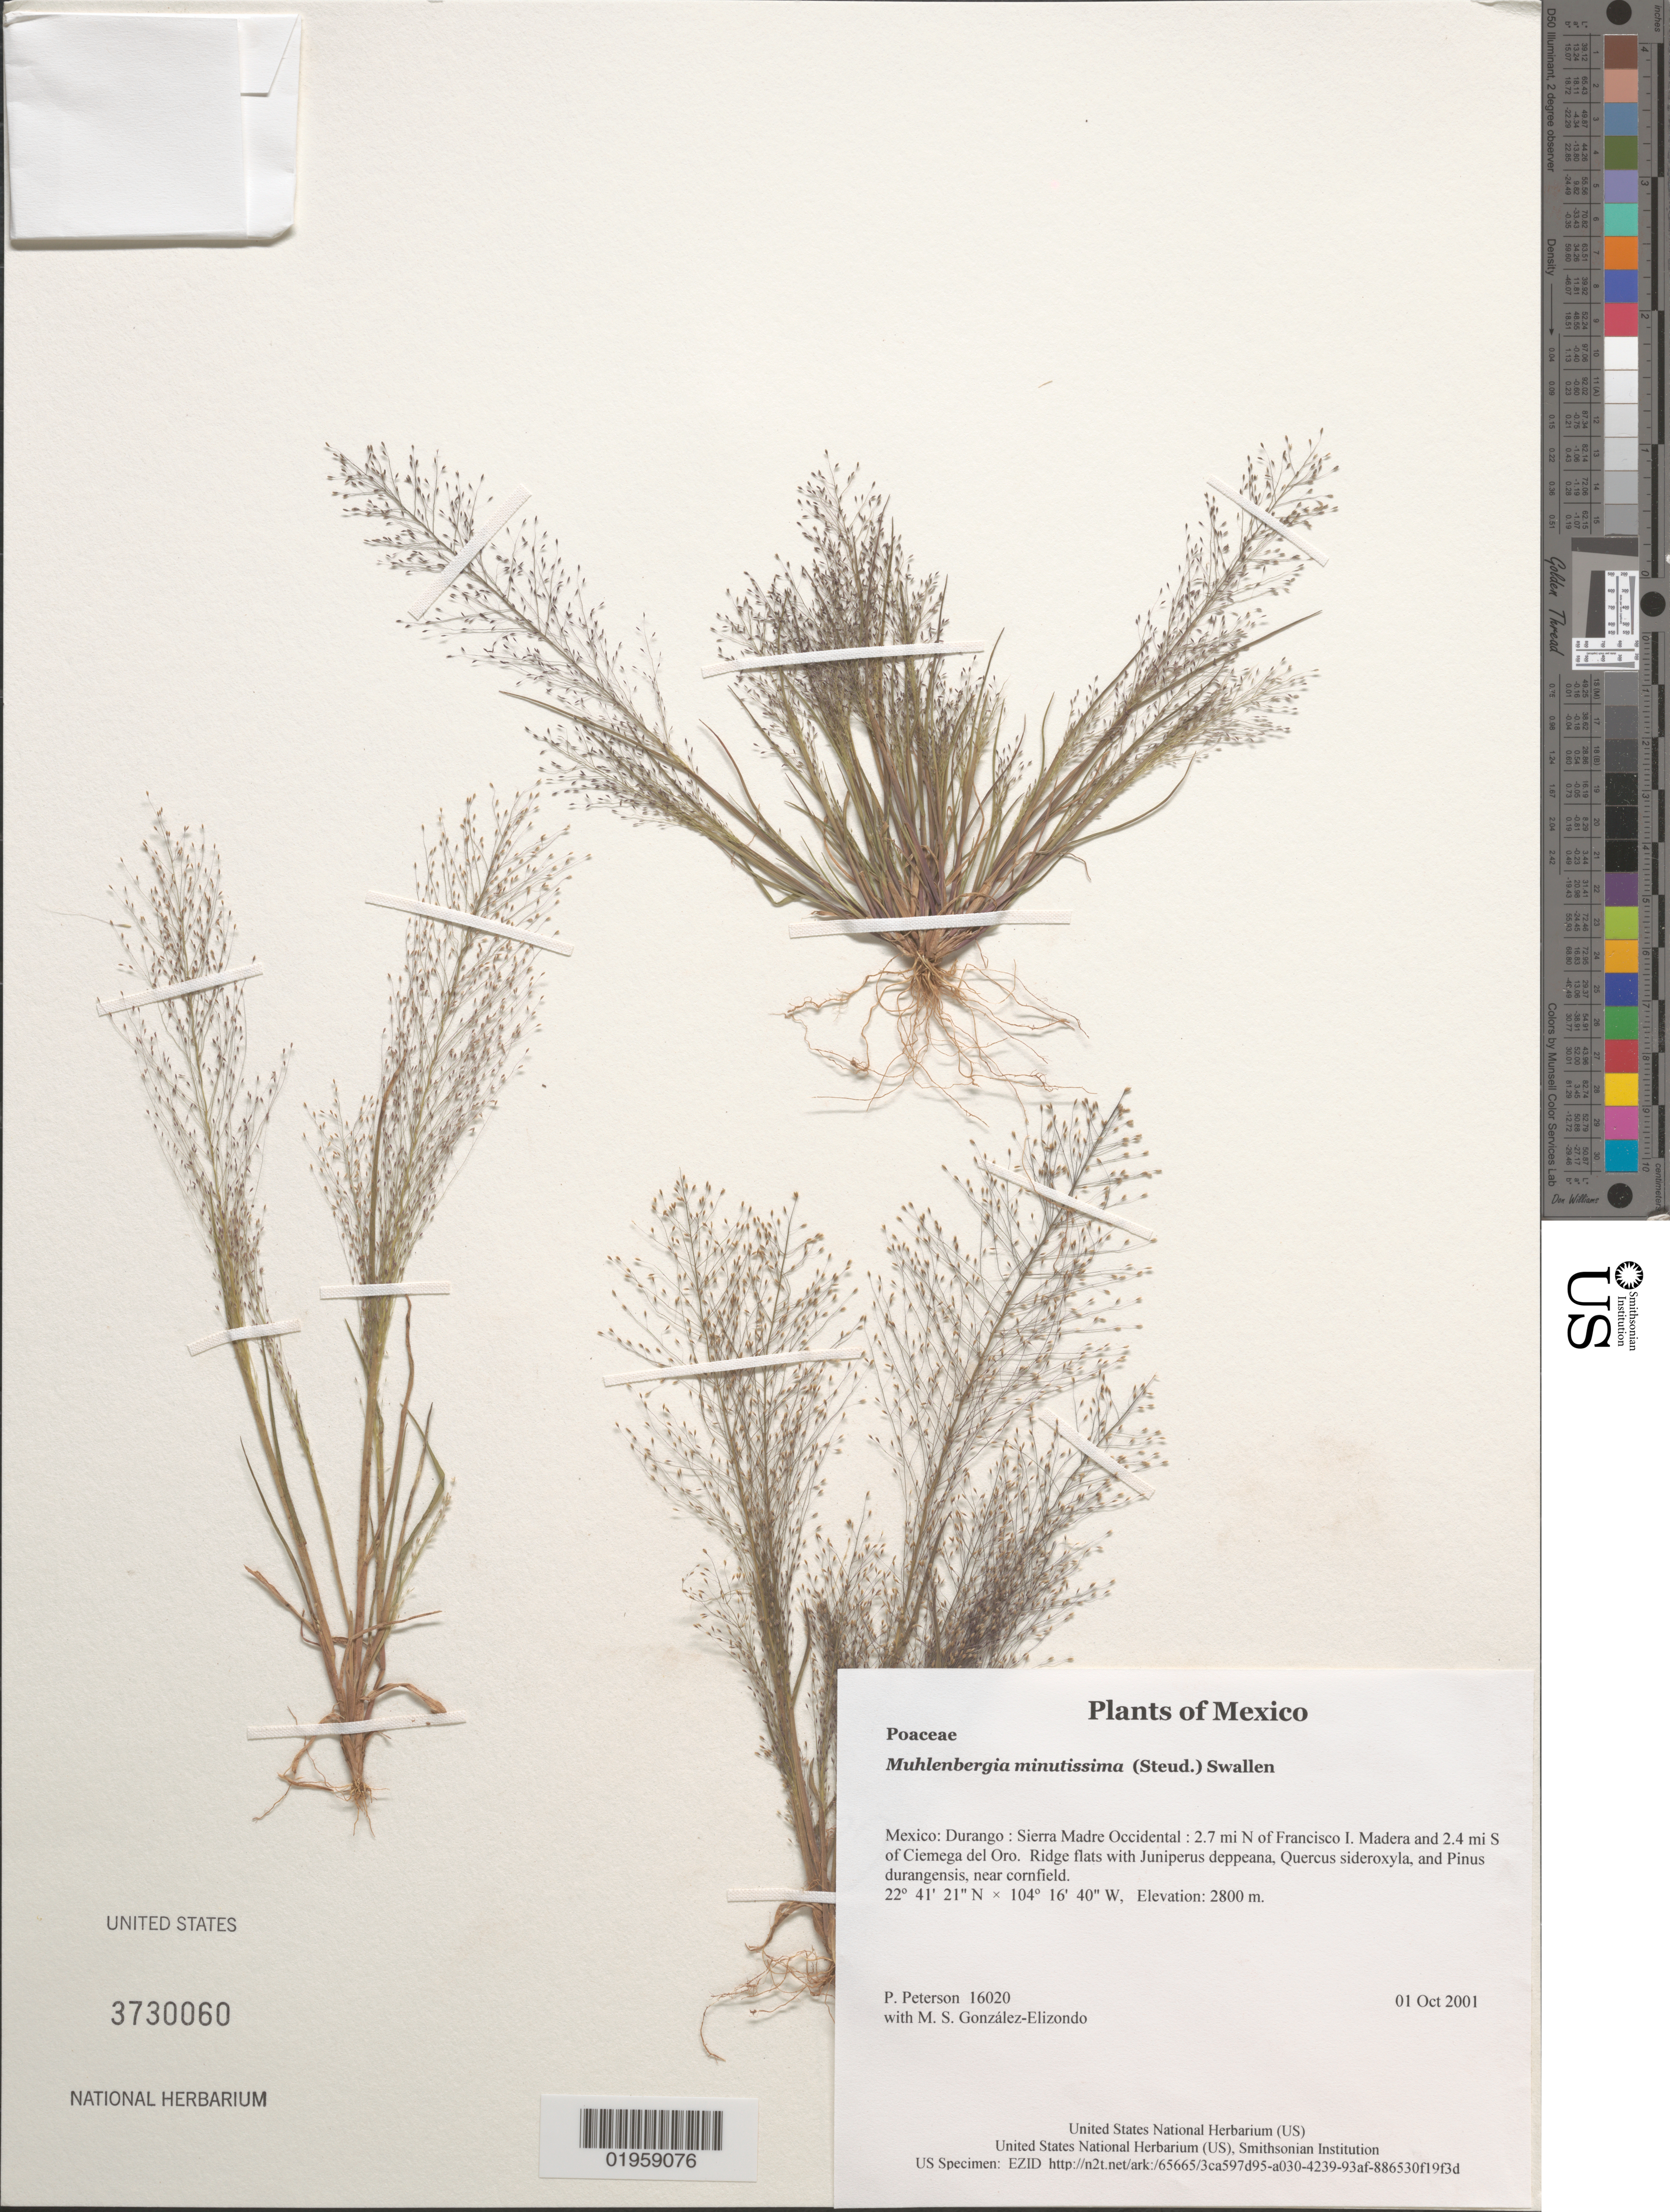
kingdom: Plantae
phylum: Tracheophyta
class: Liliopsida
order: Poales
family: Poaceae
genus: Muhlenbergia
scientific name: Muhlenbergia minutissima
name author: (Steud.) Swallen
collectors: P. M. Peterson & M. S. González-Elizondo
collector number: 16020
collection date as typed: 01 Oct 2001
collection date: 2001-10-01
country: Mexico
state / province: Durango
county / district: Sierra Madre Occidental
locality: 2.7 mi N of Francisco I. Madera and 2.4 mi S of Ciemega del Oro. Ridge flats with Juniperus deppeana, Quercus sideroxyla, and Pinus durangensis, near cornfield.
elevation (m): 2800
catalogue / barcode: US 3730060